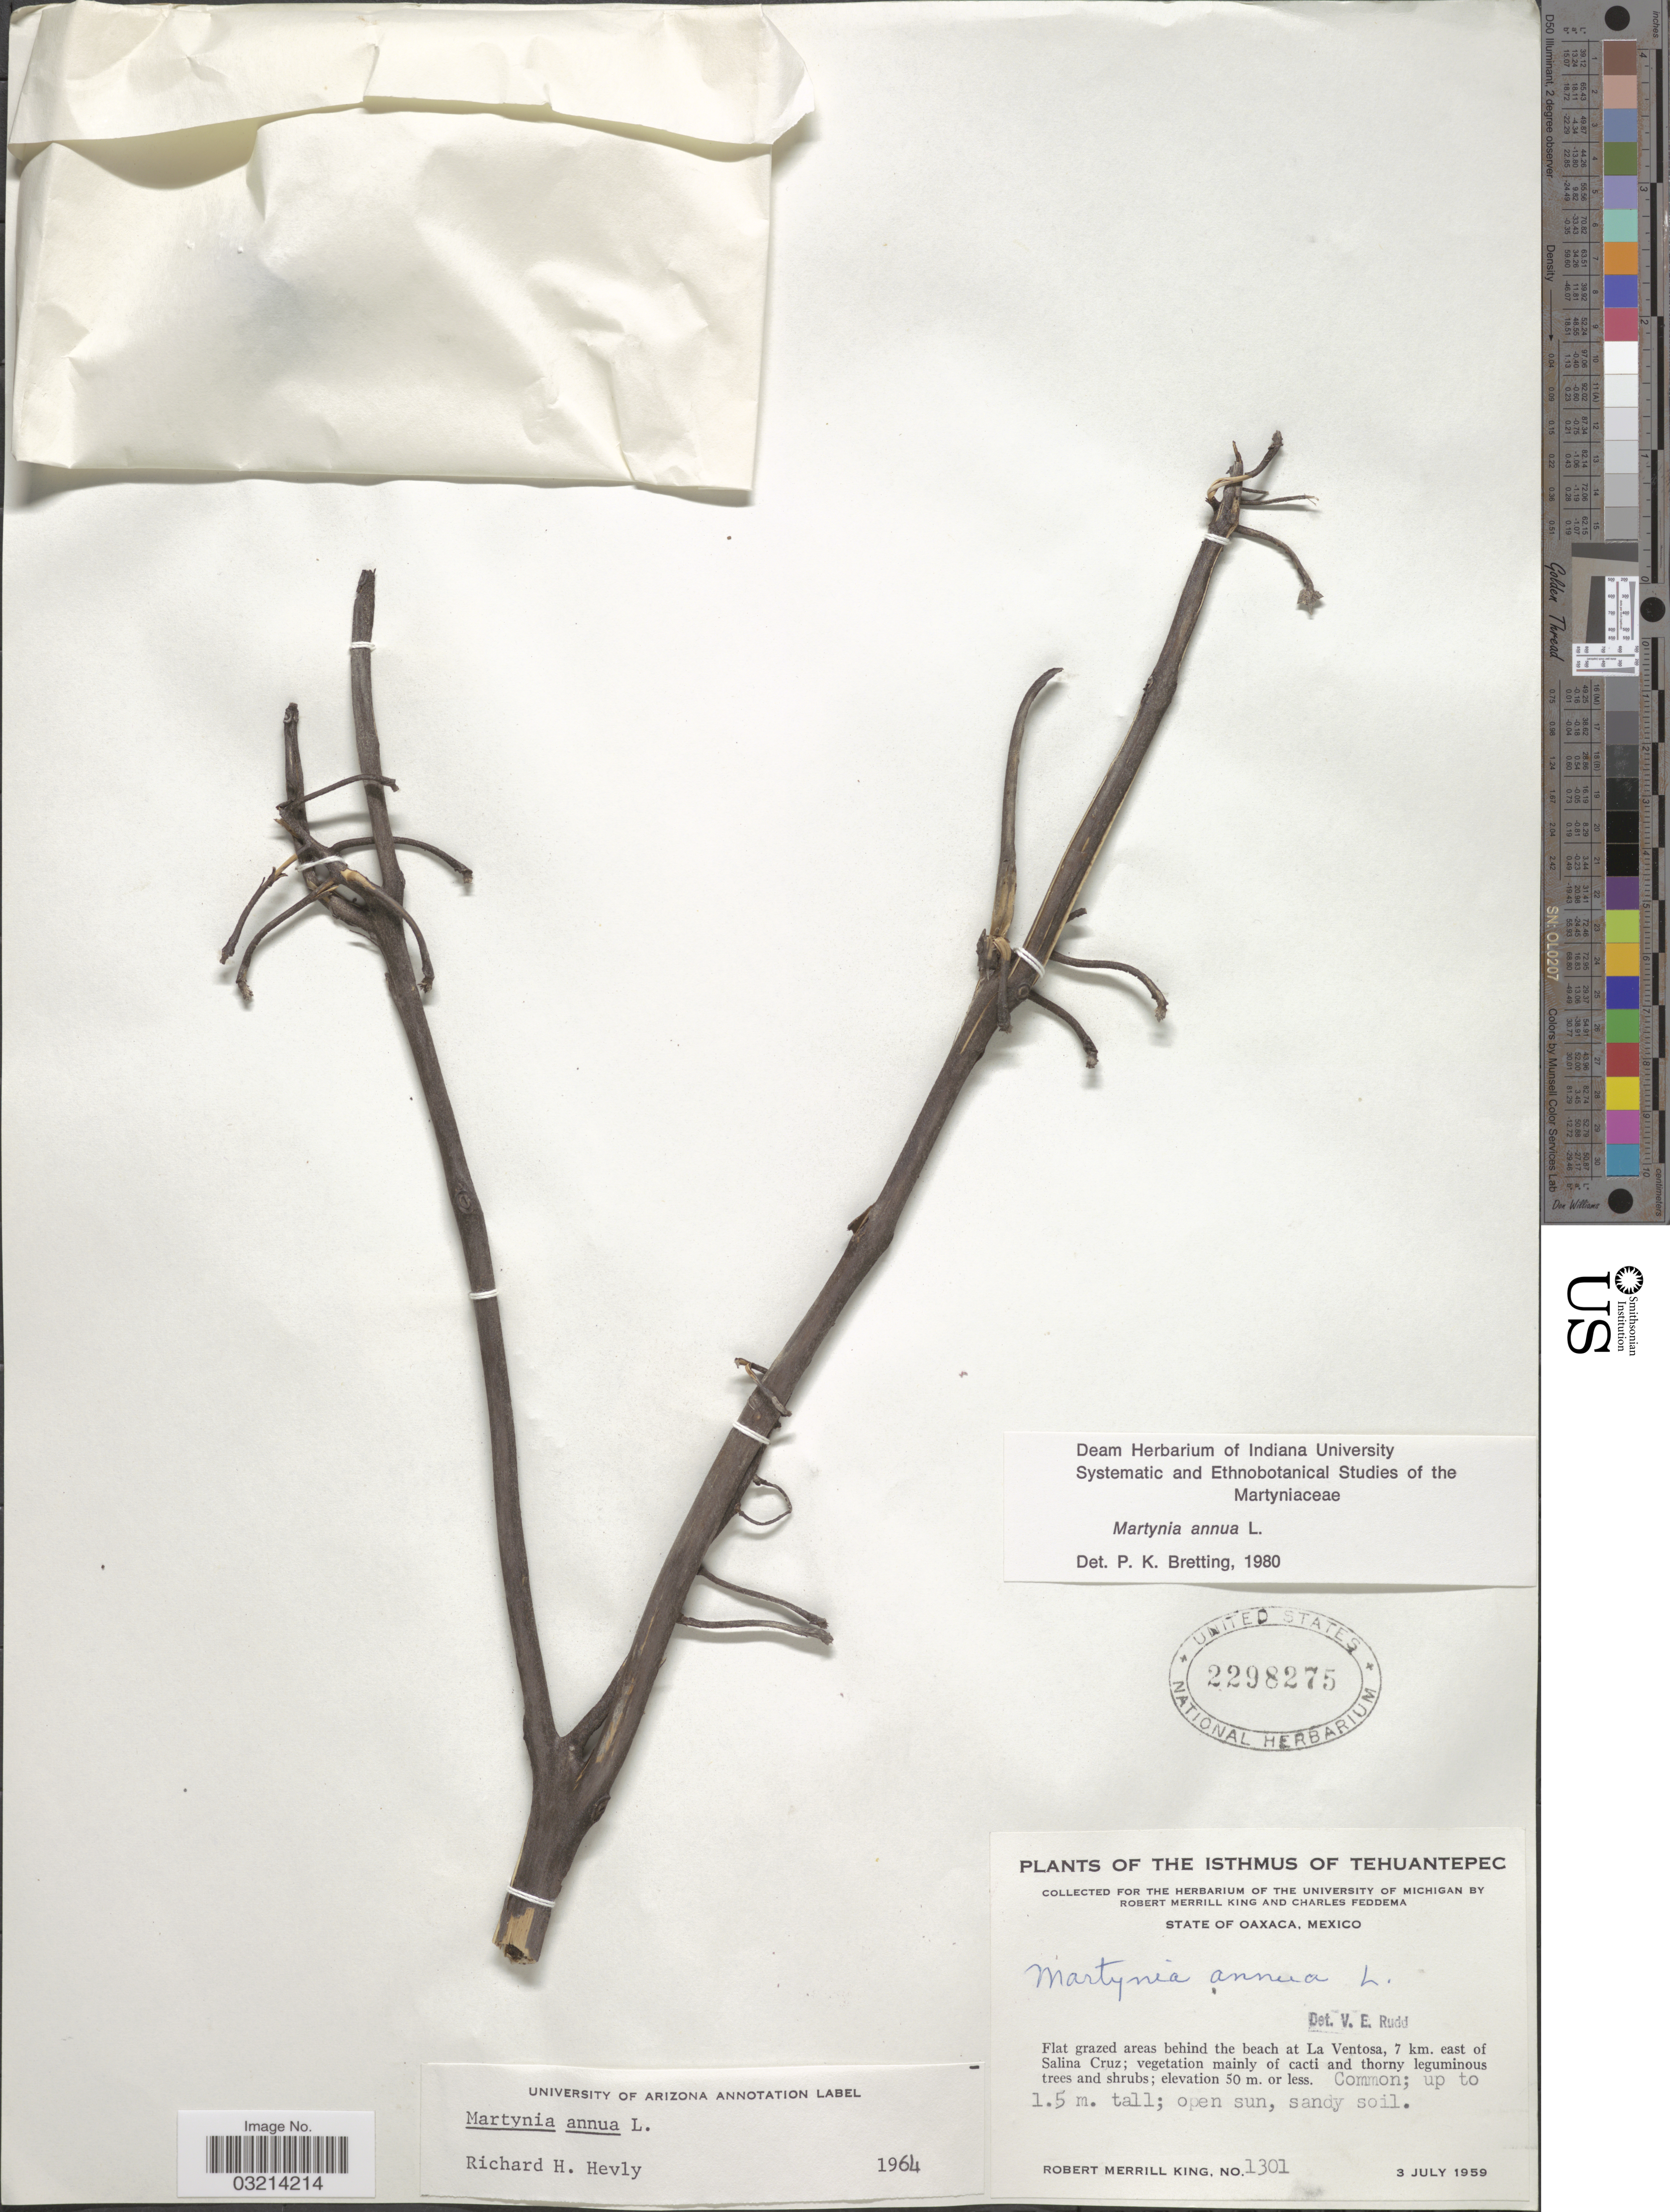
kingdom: Plantae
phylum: Tracheophyta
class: Magnoliopsida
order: Lamiales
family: Martyniaceae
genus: Martynia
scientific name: Martynia annua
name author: L.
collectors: R. M. King & C. Feddema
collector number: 1301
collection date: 1959-07-03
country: Mexico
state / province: Oaxaca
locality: Isthmus of Tehuantepec. Flat grazed areas behind the beach at La Ventosa, 7 km. east of Salina Cruz.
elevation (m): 50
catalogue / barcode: US 2298275